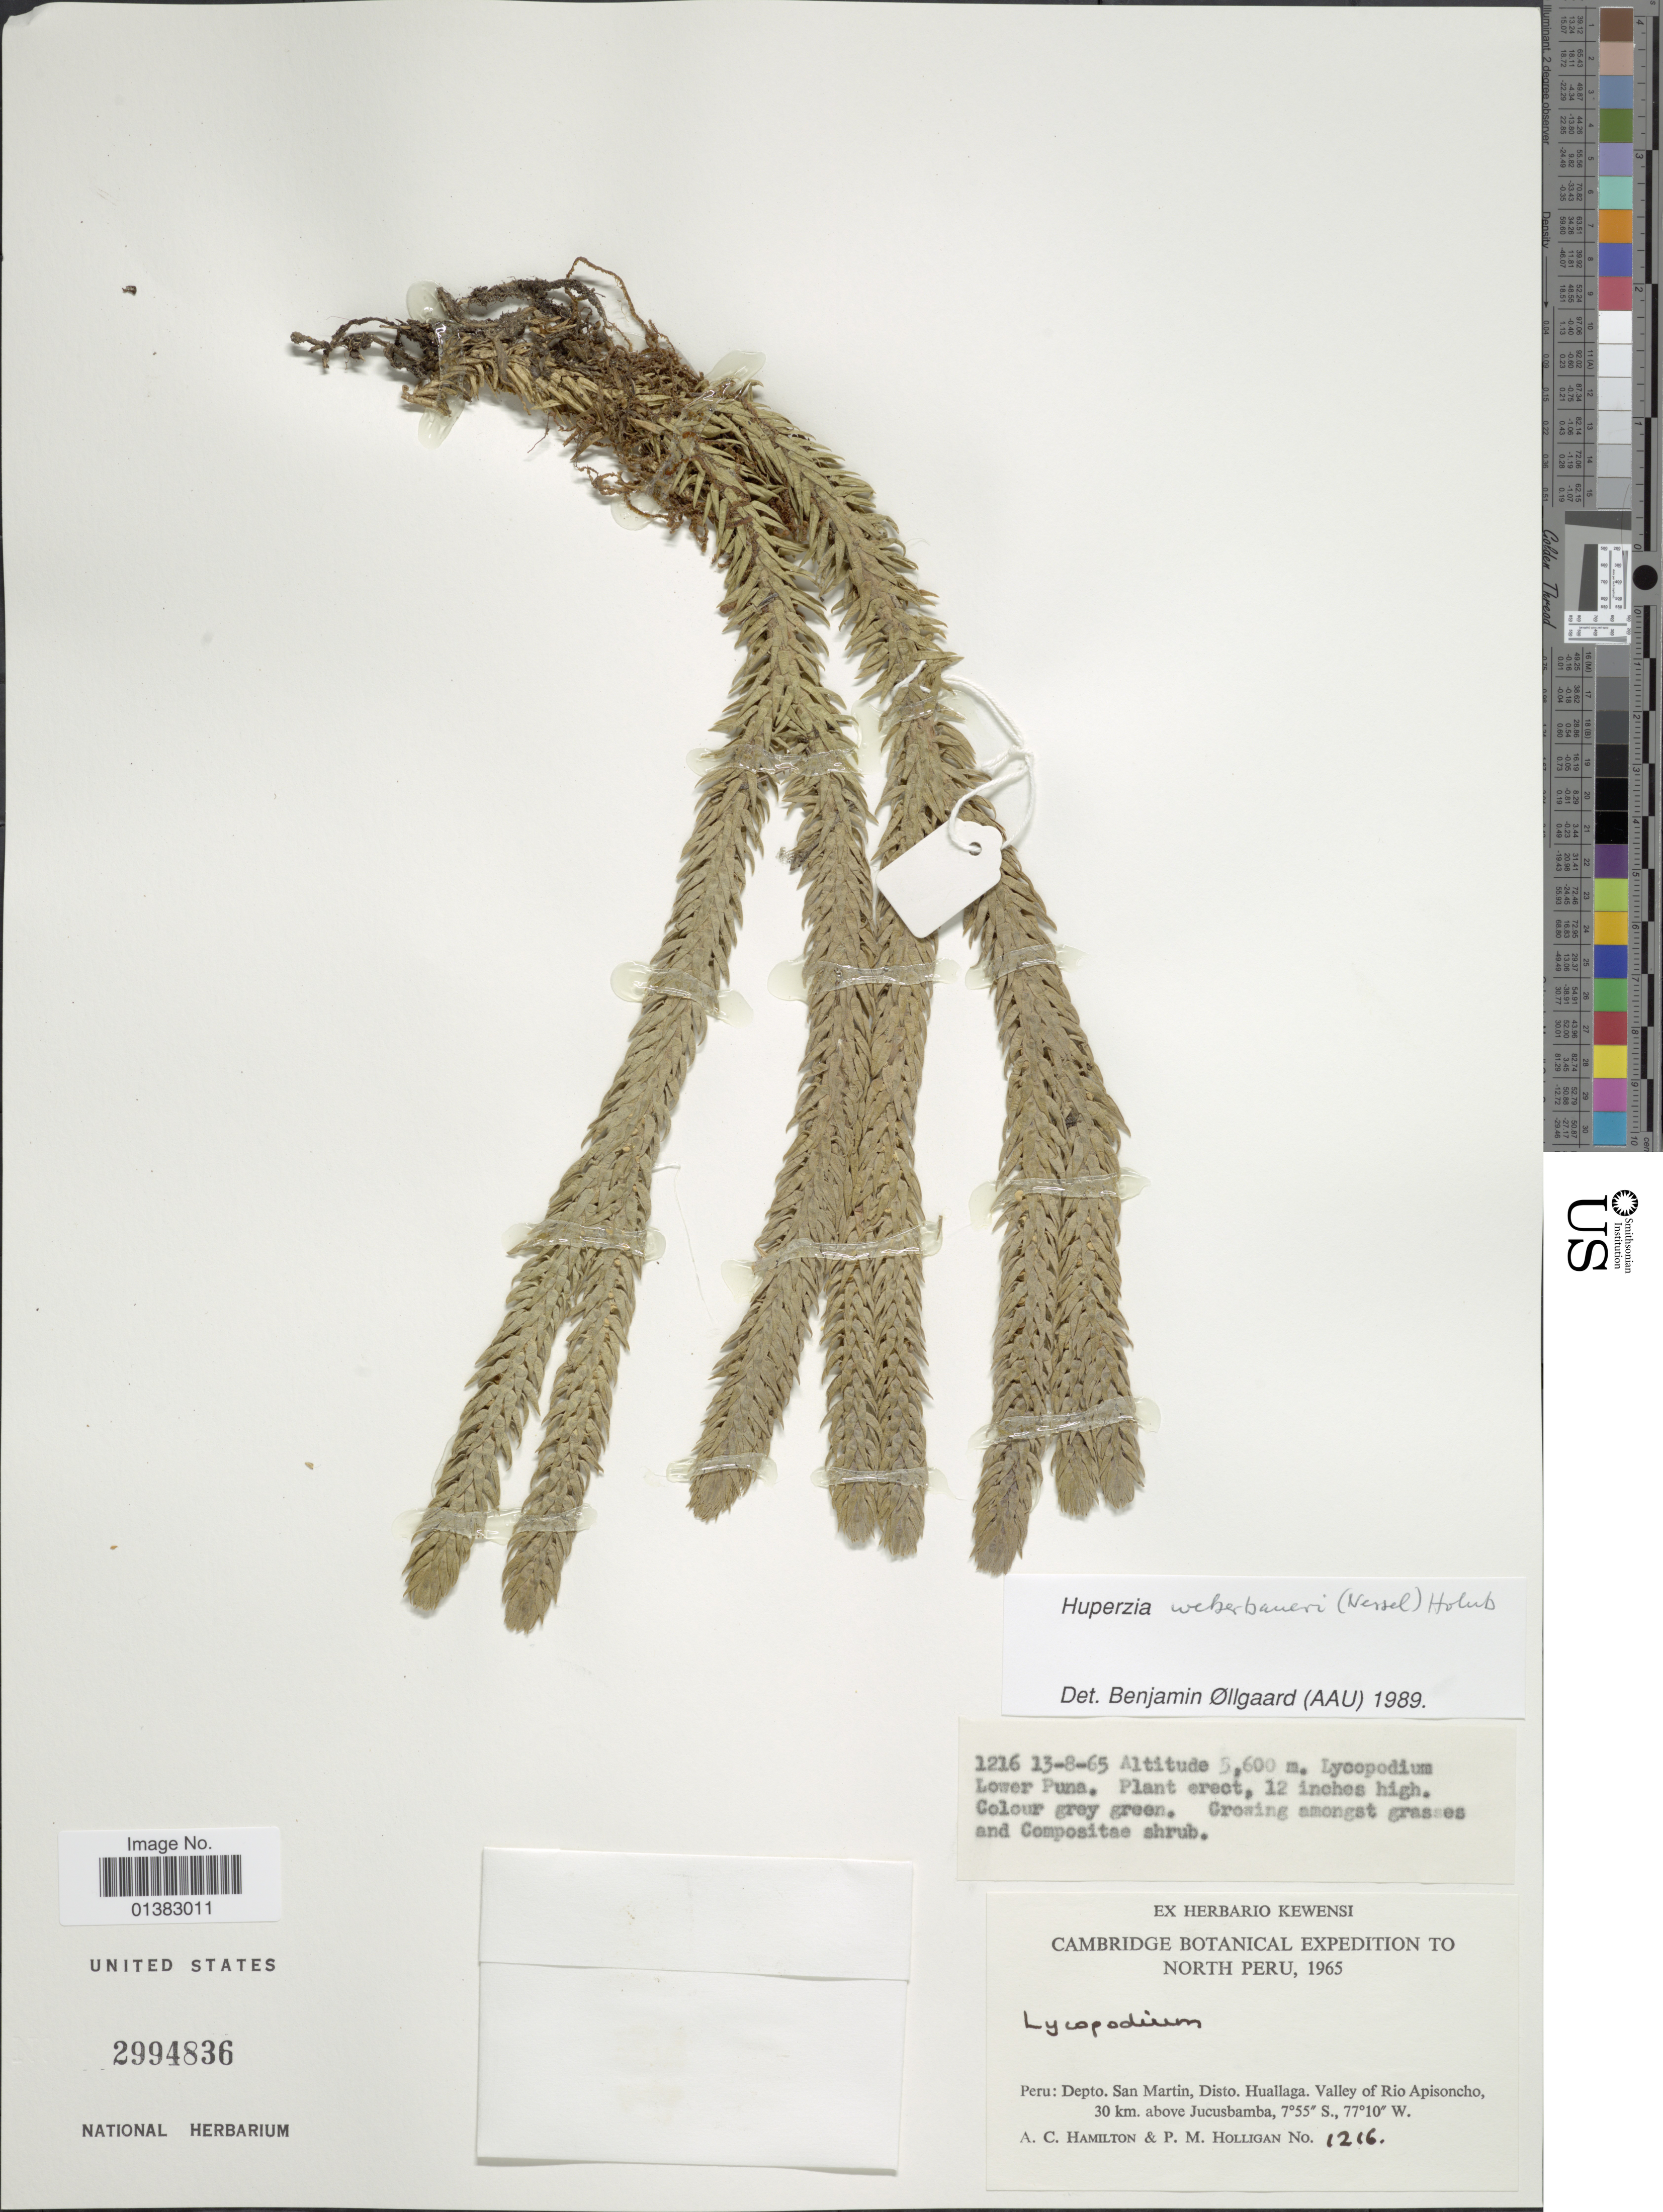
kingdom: Plantae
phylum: Tracheophyta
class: Lycopodiopsida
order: Lycopodiales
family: Lycopodiaceae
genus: Phlegmariurus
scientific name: Phlegmariurus weberbaueri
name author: (Hieron. & Herter ex Nessel) B. Øllg.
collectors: A. Hamilton & P. Holligan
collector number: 1216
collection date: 1965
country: Peru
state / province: San Martín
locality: Disto. Huallaga. Valley of Rio Apisoncho, 30 km. above Jucusbamba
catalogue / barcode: US 2994836